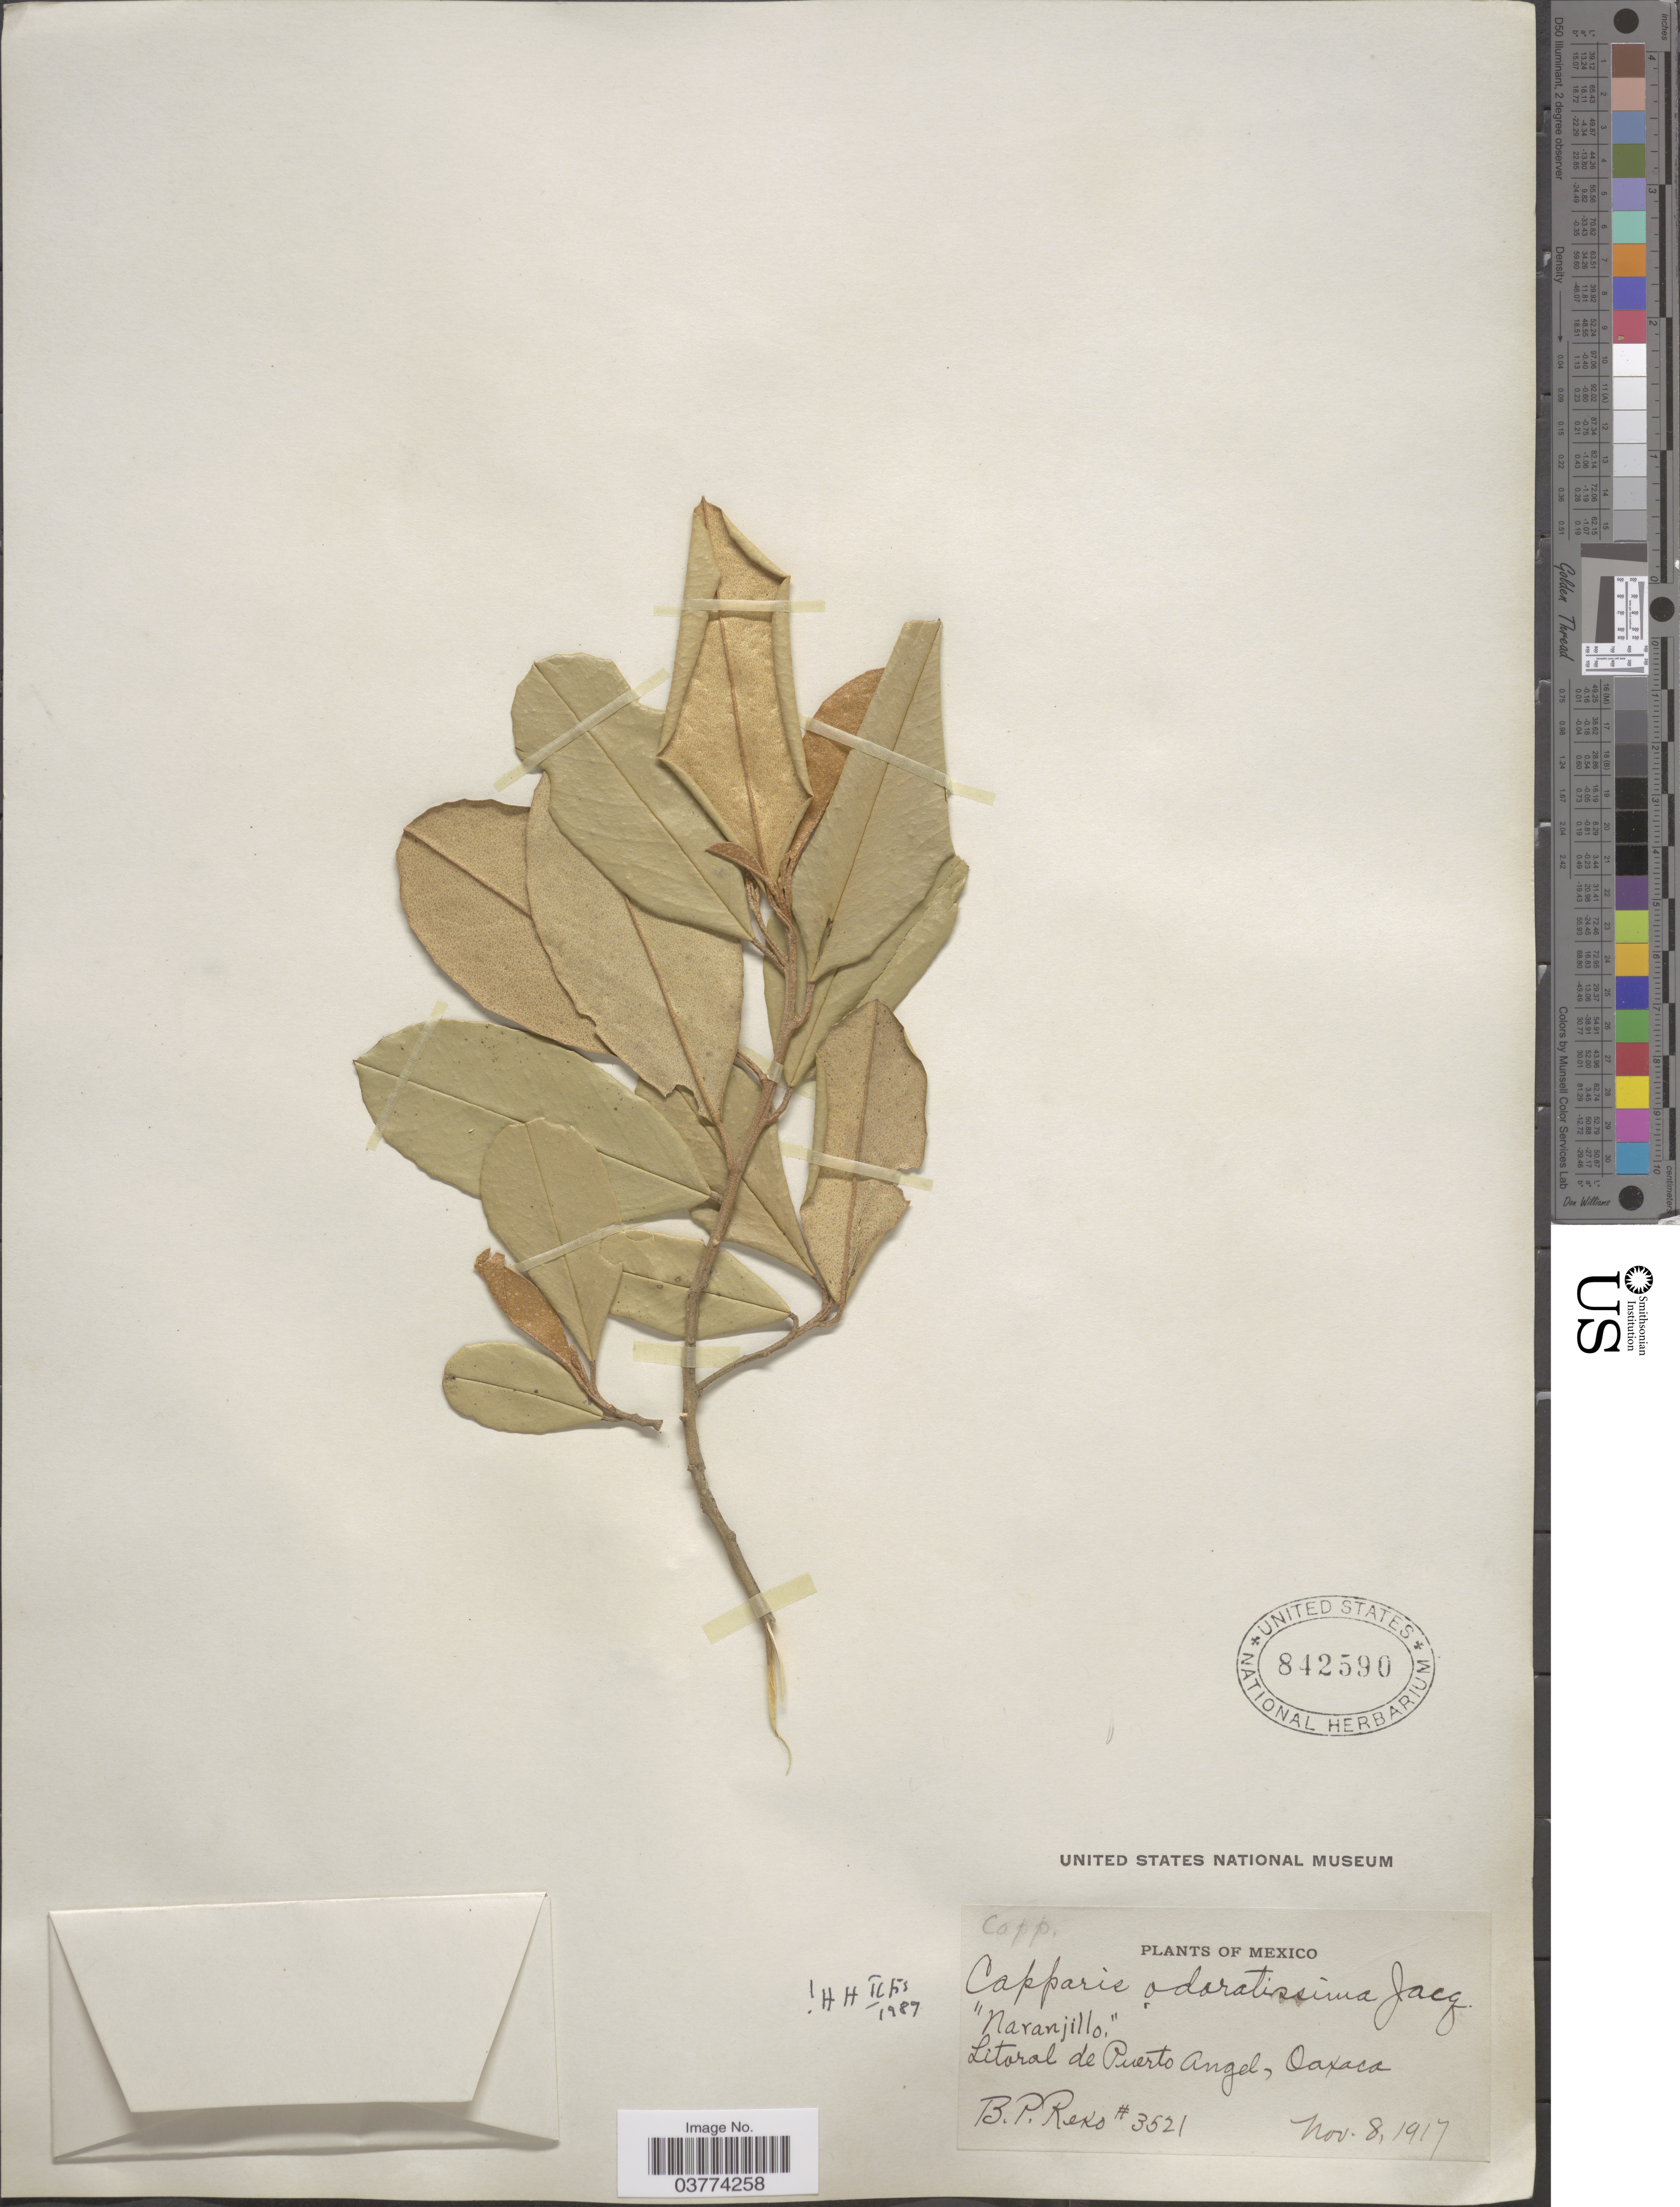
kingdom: Plantae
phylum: Tracheophyta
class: Magnoliopsida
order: Brassicales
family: Capparaceae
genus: Quadrella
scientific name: Quadrella odoratissima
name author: (Jacq.) Hutch.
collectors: B. P. Reko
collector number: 3521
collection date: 1917-11-08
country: Mexico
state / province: Oaxaca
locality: Litoral de Puerto Angel.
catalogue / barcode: US 842590